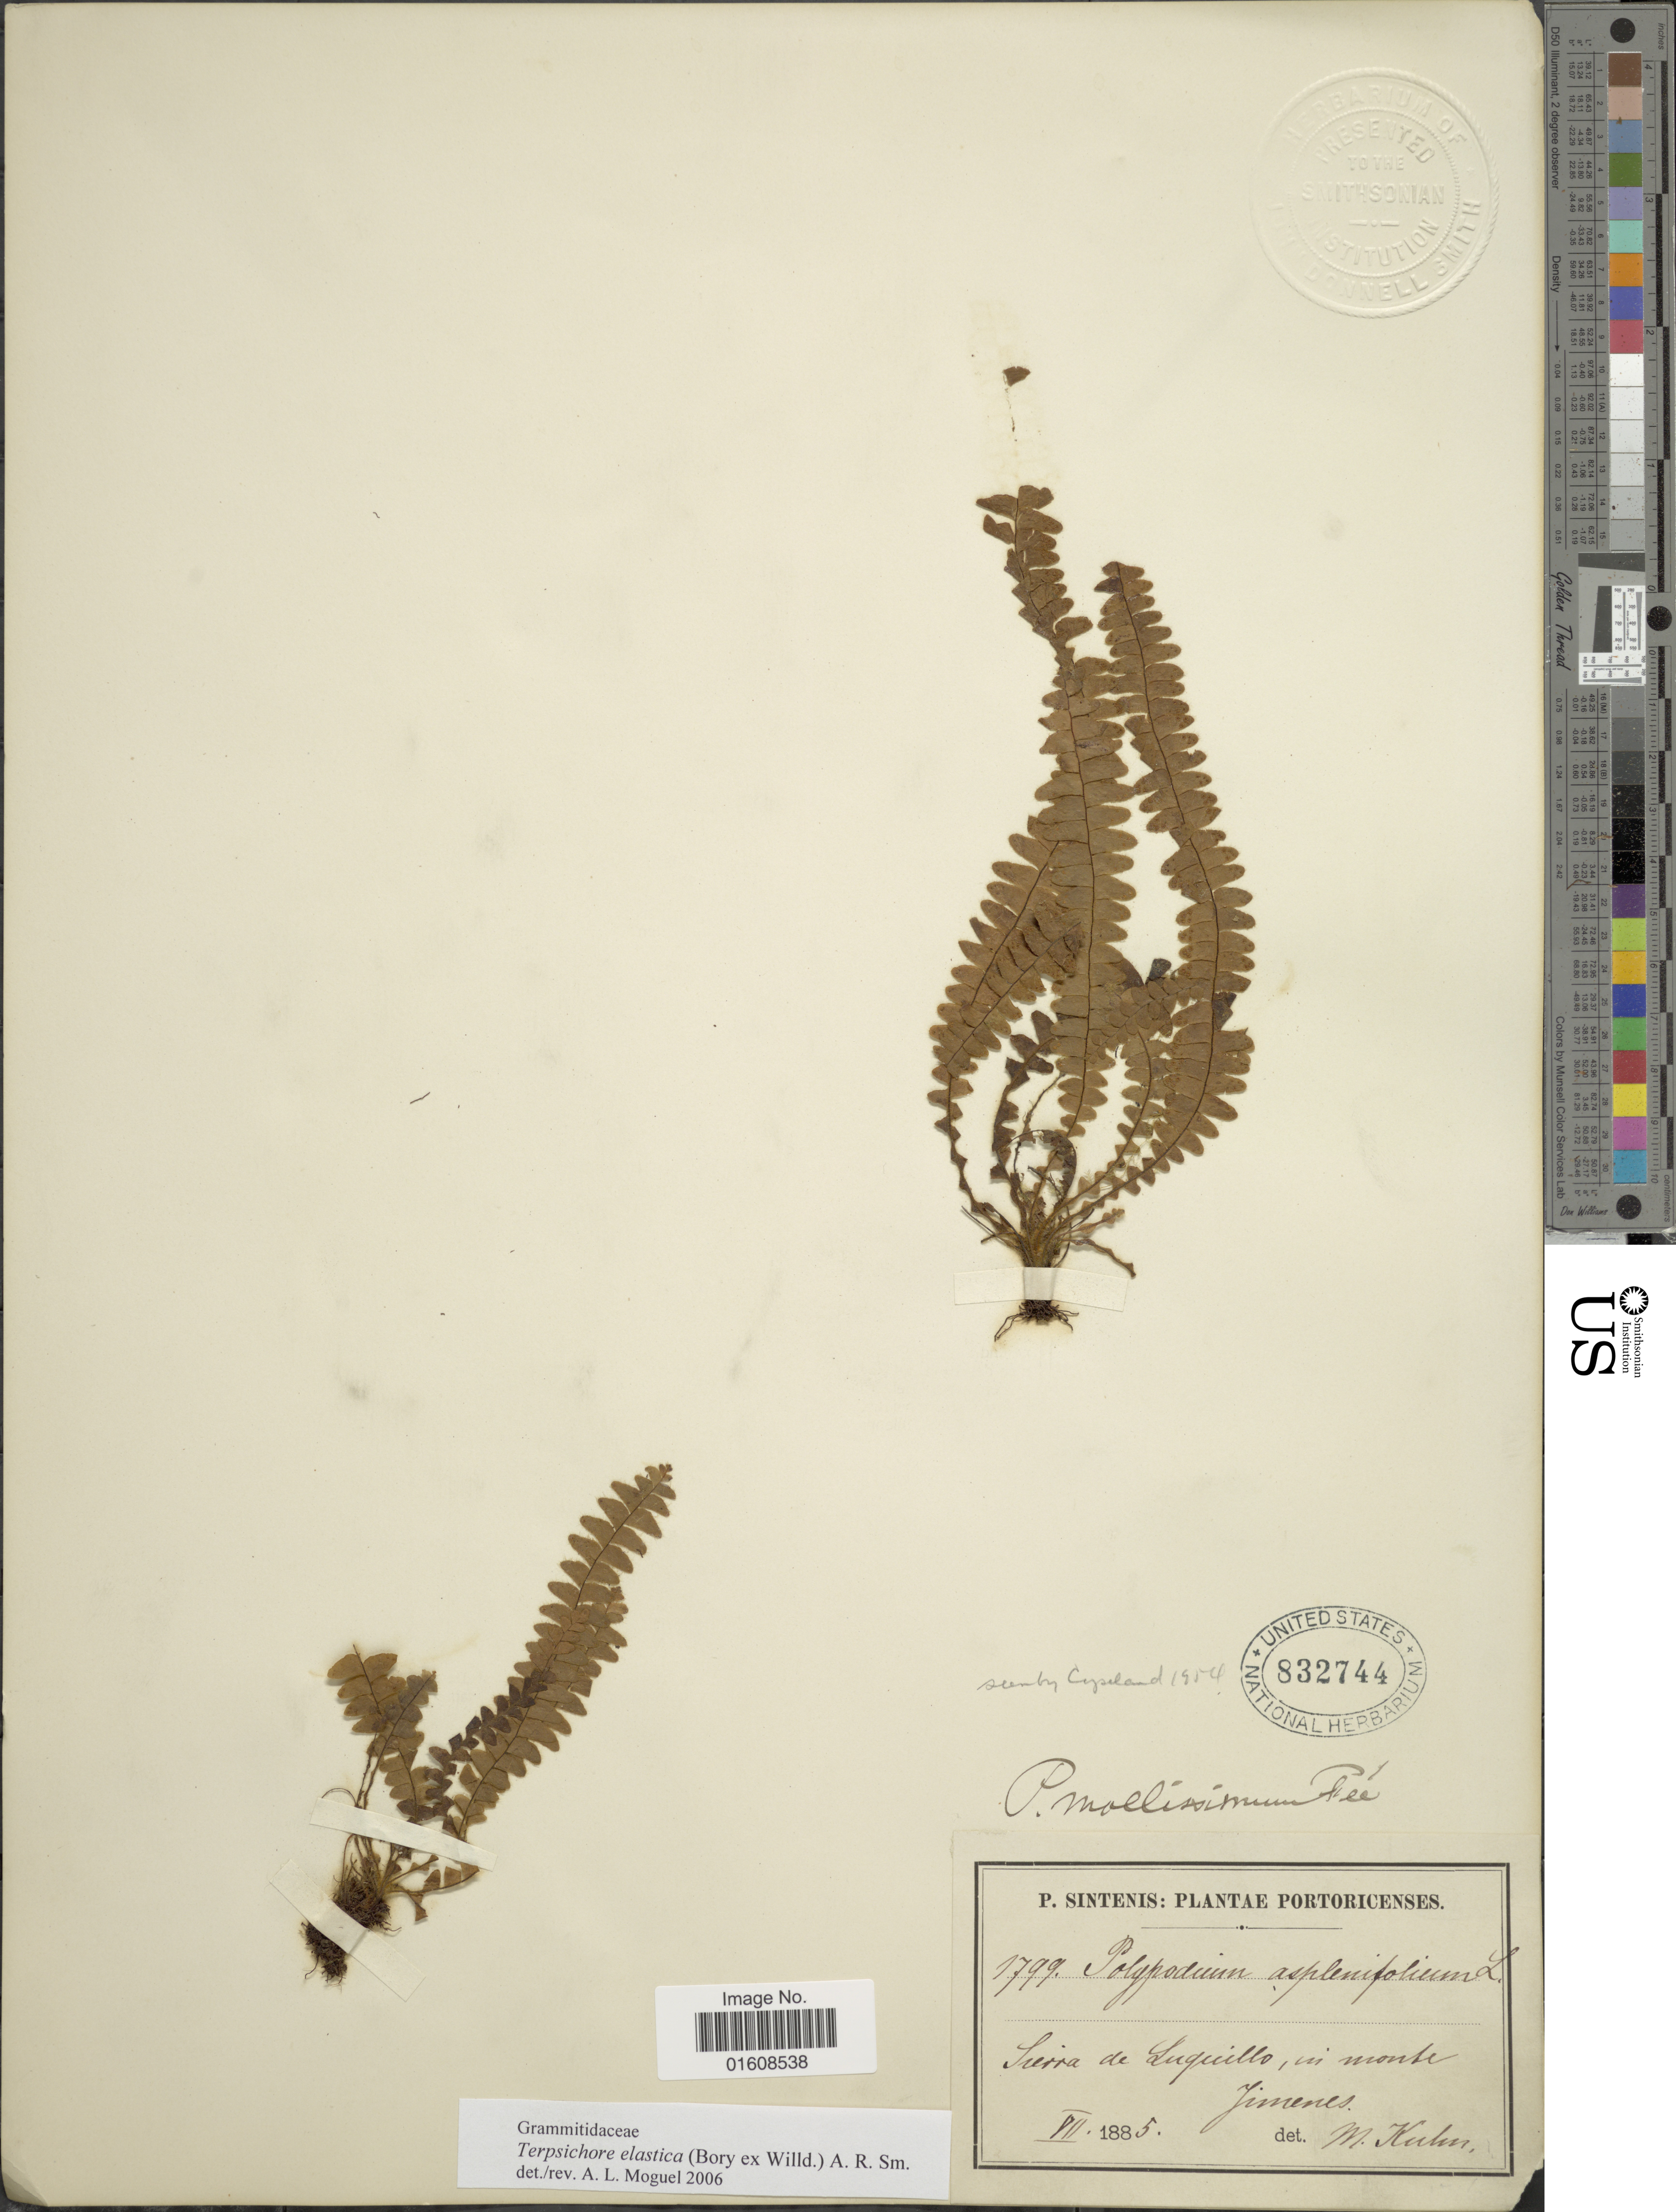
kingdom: Plantae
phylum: Tracheophyta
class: Polypodiopsida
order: Polypodiales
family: Polypodiaceae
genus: Alansmia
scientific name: Alansmia elastica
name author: (Bory ex Willd.) Moguel & M. Kessler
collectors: P. Sintenis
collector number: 1799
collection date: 1885-07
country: Puerto Rico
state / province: Luquillo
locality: Sierra de Luquillo, in monte Jimenes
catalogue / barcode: US 832744